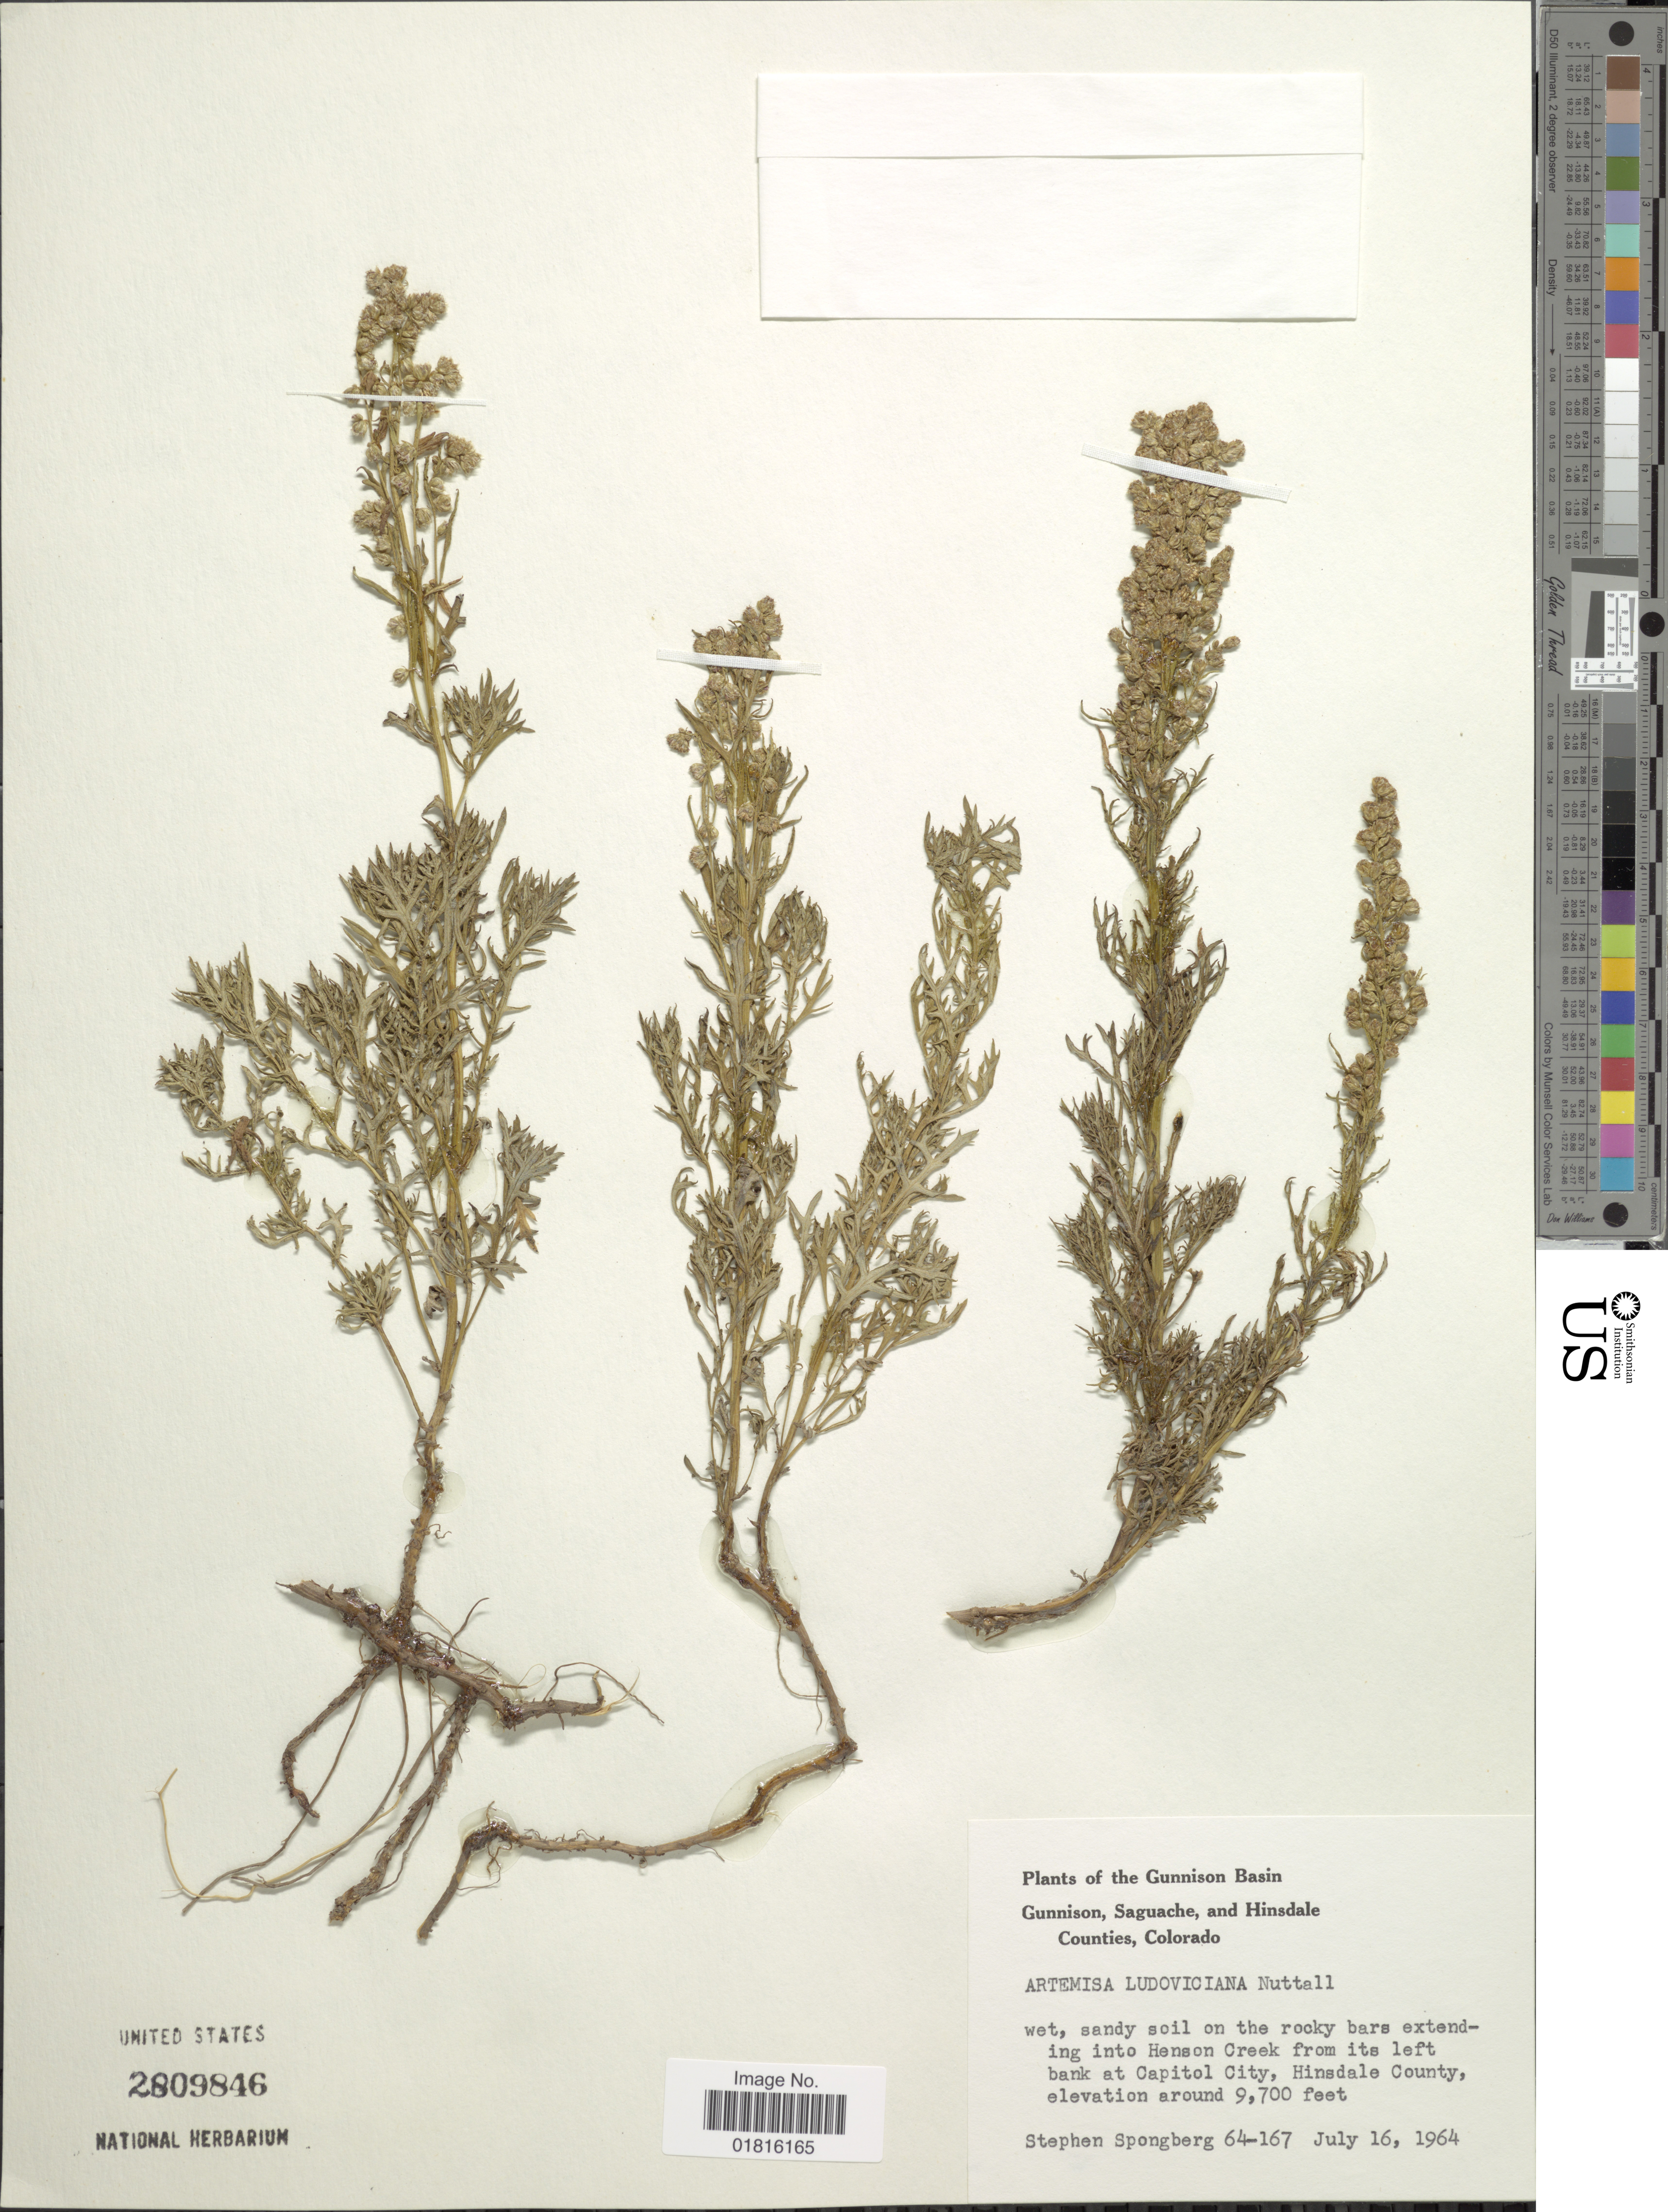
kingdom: Plantae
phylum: Tracheophyta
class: Magnoliopsida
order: Asterales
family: Asteraceae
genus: Artemisia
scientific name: Artemisia ludoviciana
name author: Nutt.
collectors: S. A.Spongberg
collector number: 64-167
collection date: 1964-07-16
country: United States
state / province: Colorado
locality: The Gunnison Basin Gunnison, Saguache, and Hinsdale Counites, wet, sandy soil on the rocky bars extending into Hensen Creek from its left bank at Capitol City, Hinsdale County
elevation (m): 2957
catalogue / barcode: US 2809846